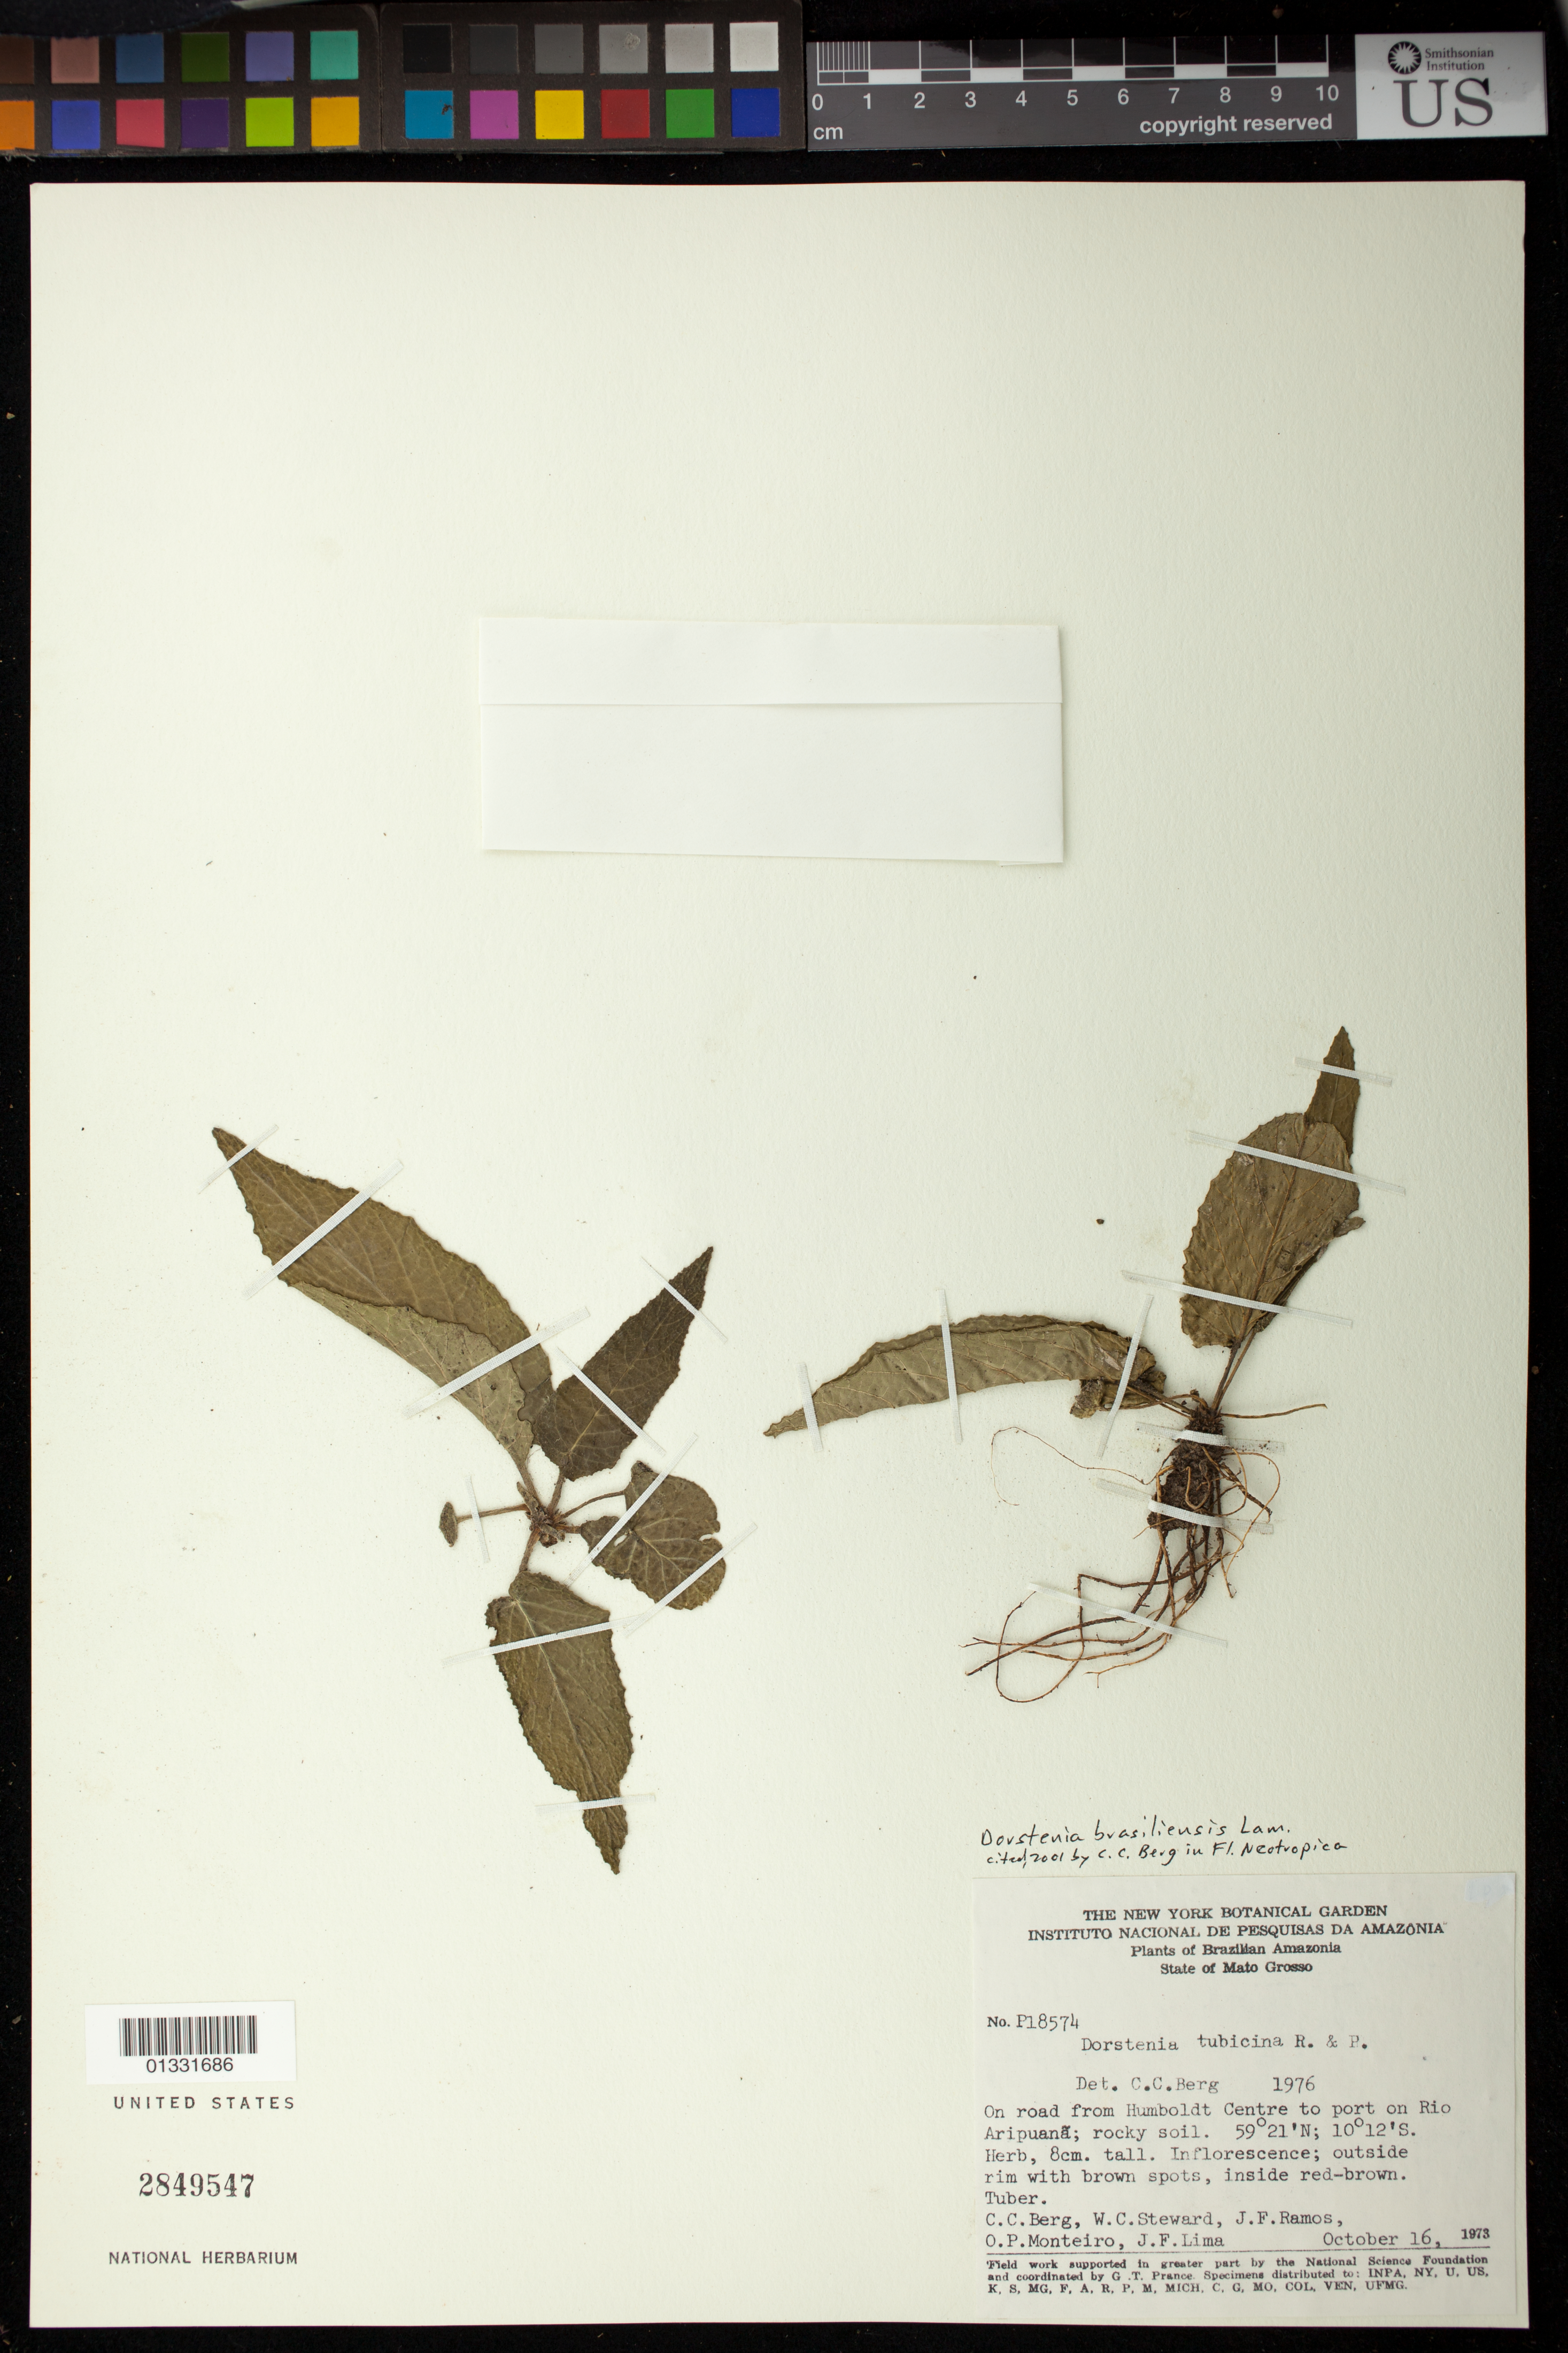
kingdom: Plantae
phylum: Tracheophyta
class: Magnoliopsida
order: Rosales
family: Moraceae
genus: Dorstenia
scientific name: Dorstenia brasiliensis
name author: Lam.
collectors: C. C. Berg, W. C. Steward, J. F. Ramos, O. P. Monteiro & J. F. Lima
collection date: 1973-10-16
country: Brazil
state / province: Mato Grosso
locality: On road from Humboldt Centre to port on Rio Aripuanã, Mato Grosso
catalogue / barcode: US 2849547